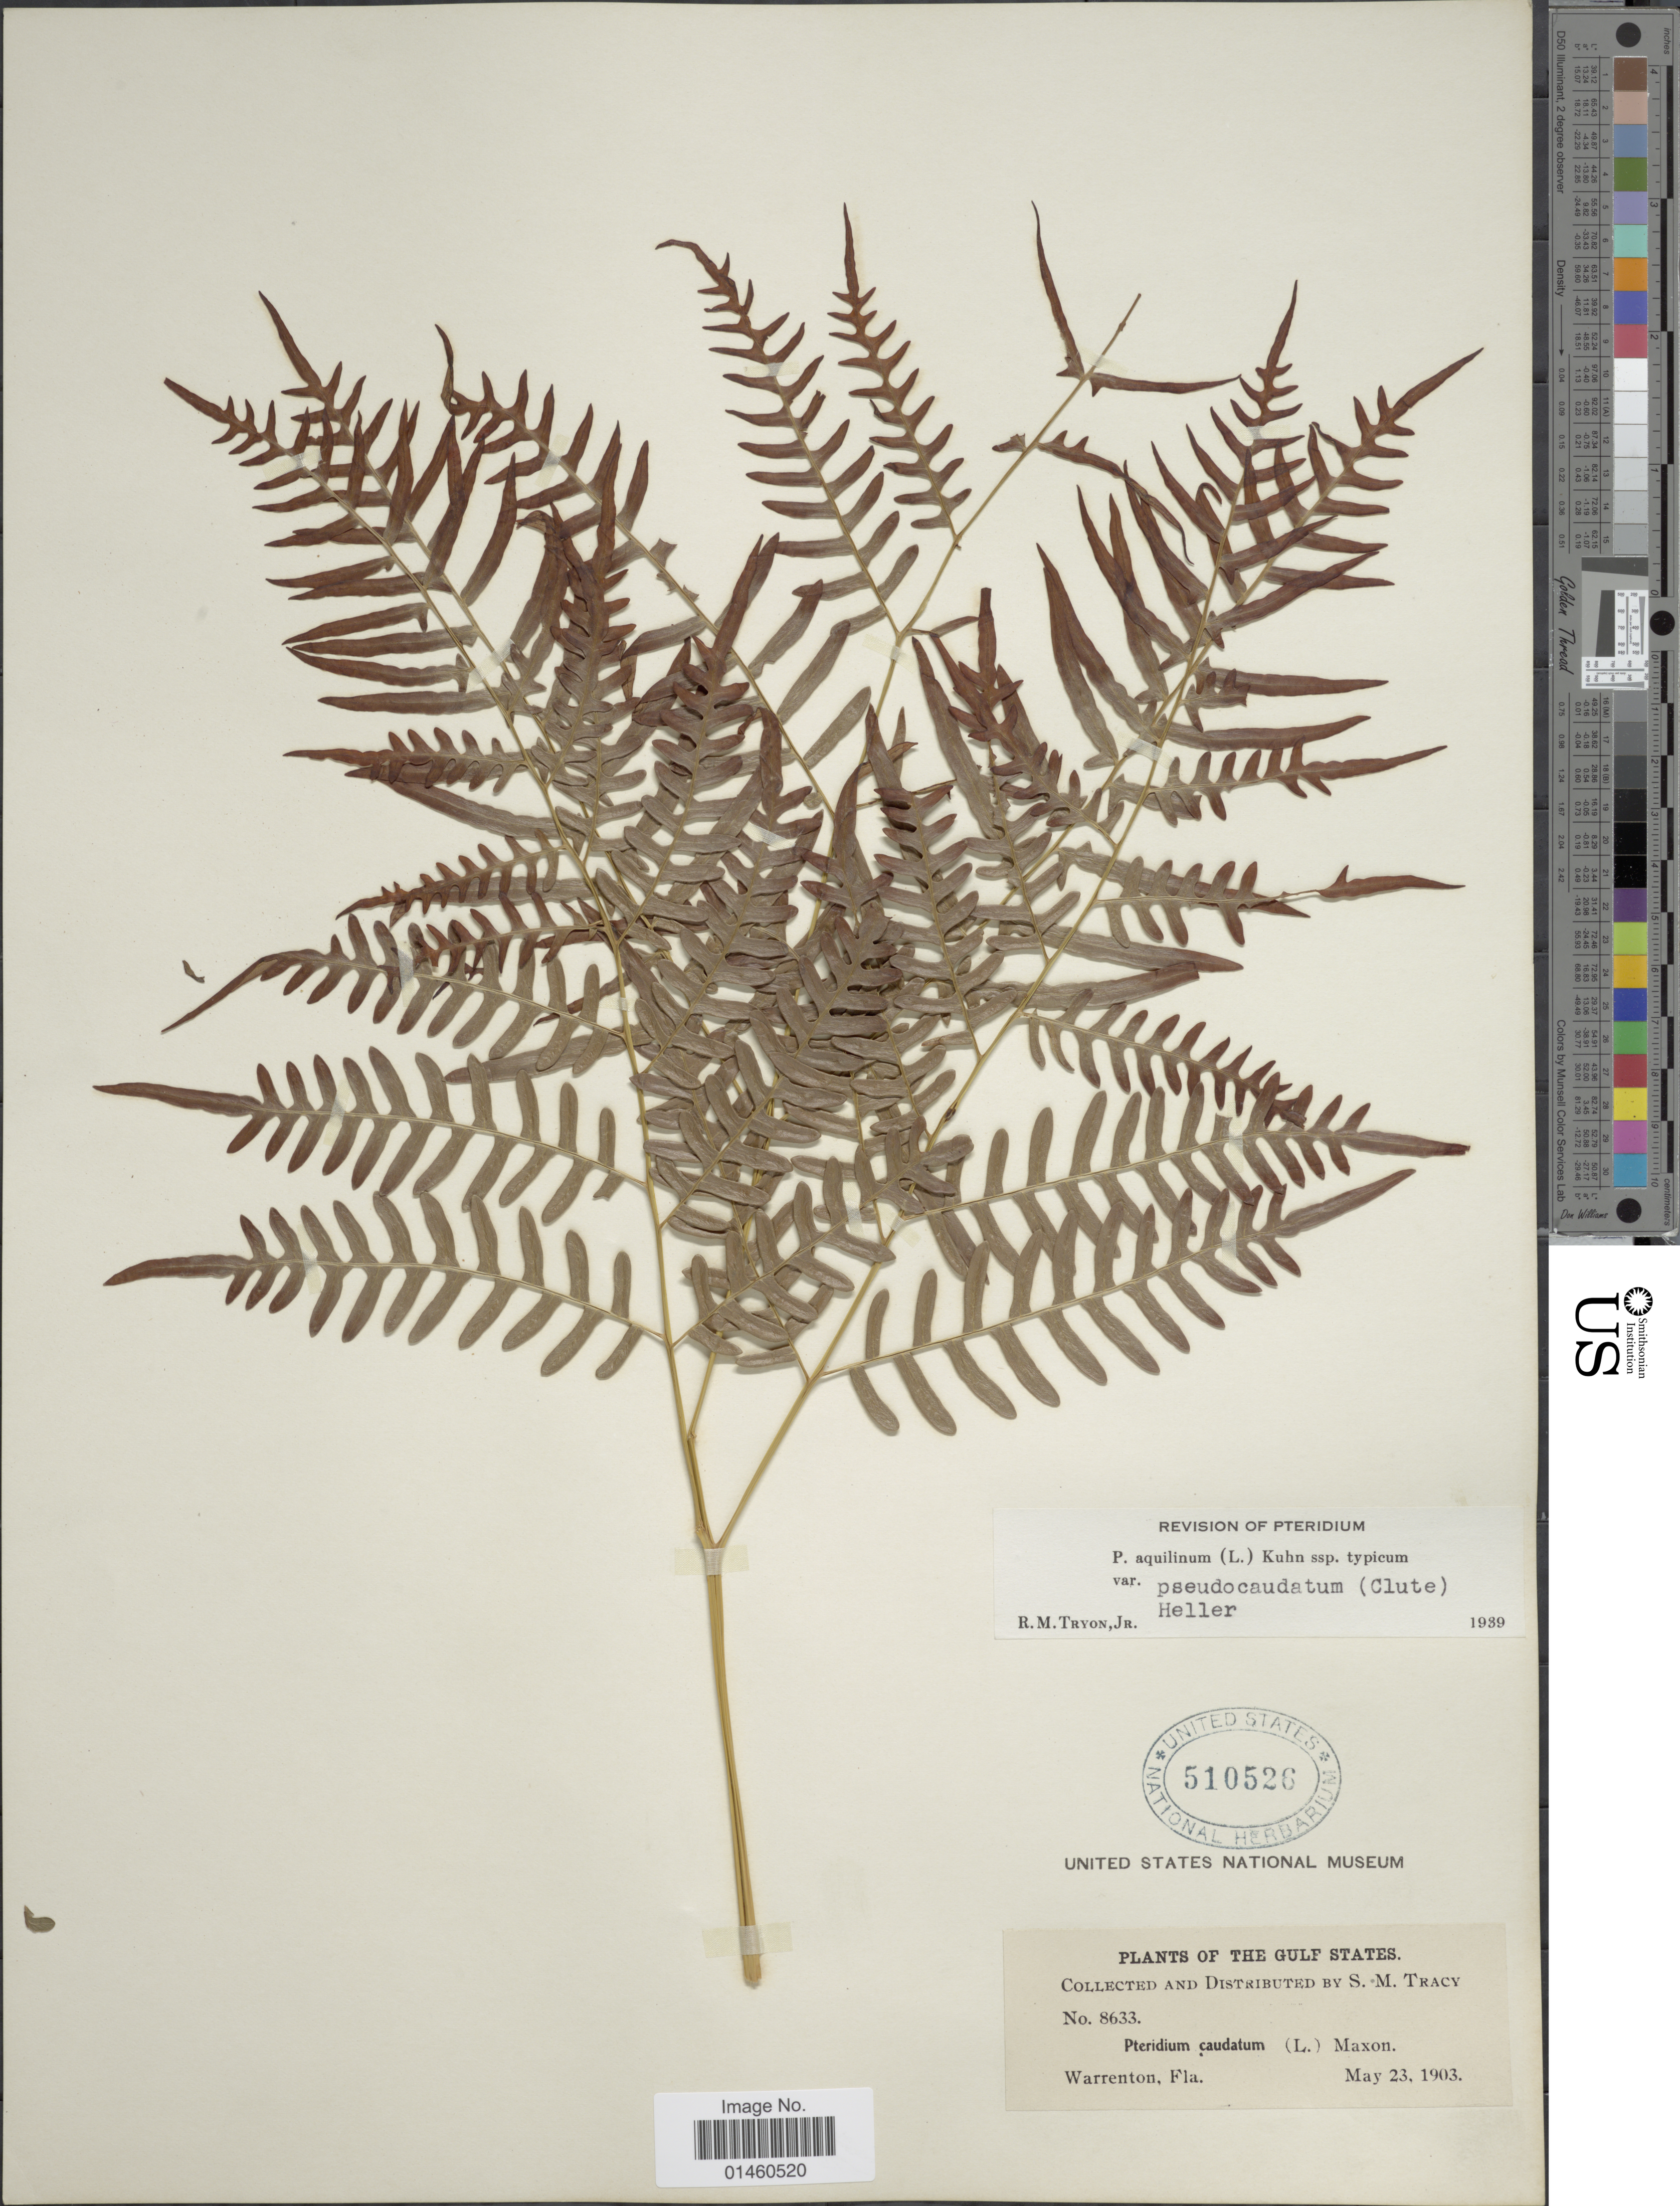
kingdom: Plantae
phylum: Tracheophyta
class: Polypodiopsida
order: Polypodiales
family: Dennstaedtiaceae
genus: Pteridium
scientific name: Pteridium aquilinum var. pseudocaudatum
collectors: S. M. Tracy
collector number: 8633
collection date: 1903-05-23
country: United States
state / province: Florida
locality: Gulf States, Warrenton.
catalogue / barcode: US 510526